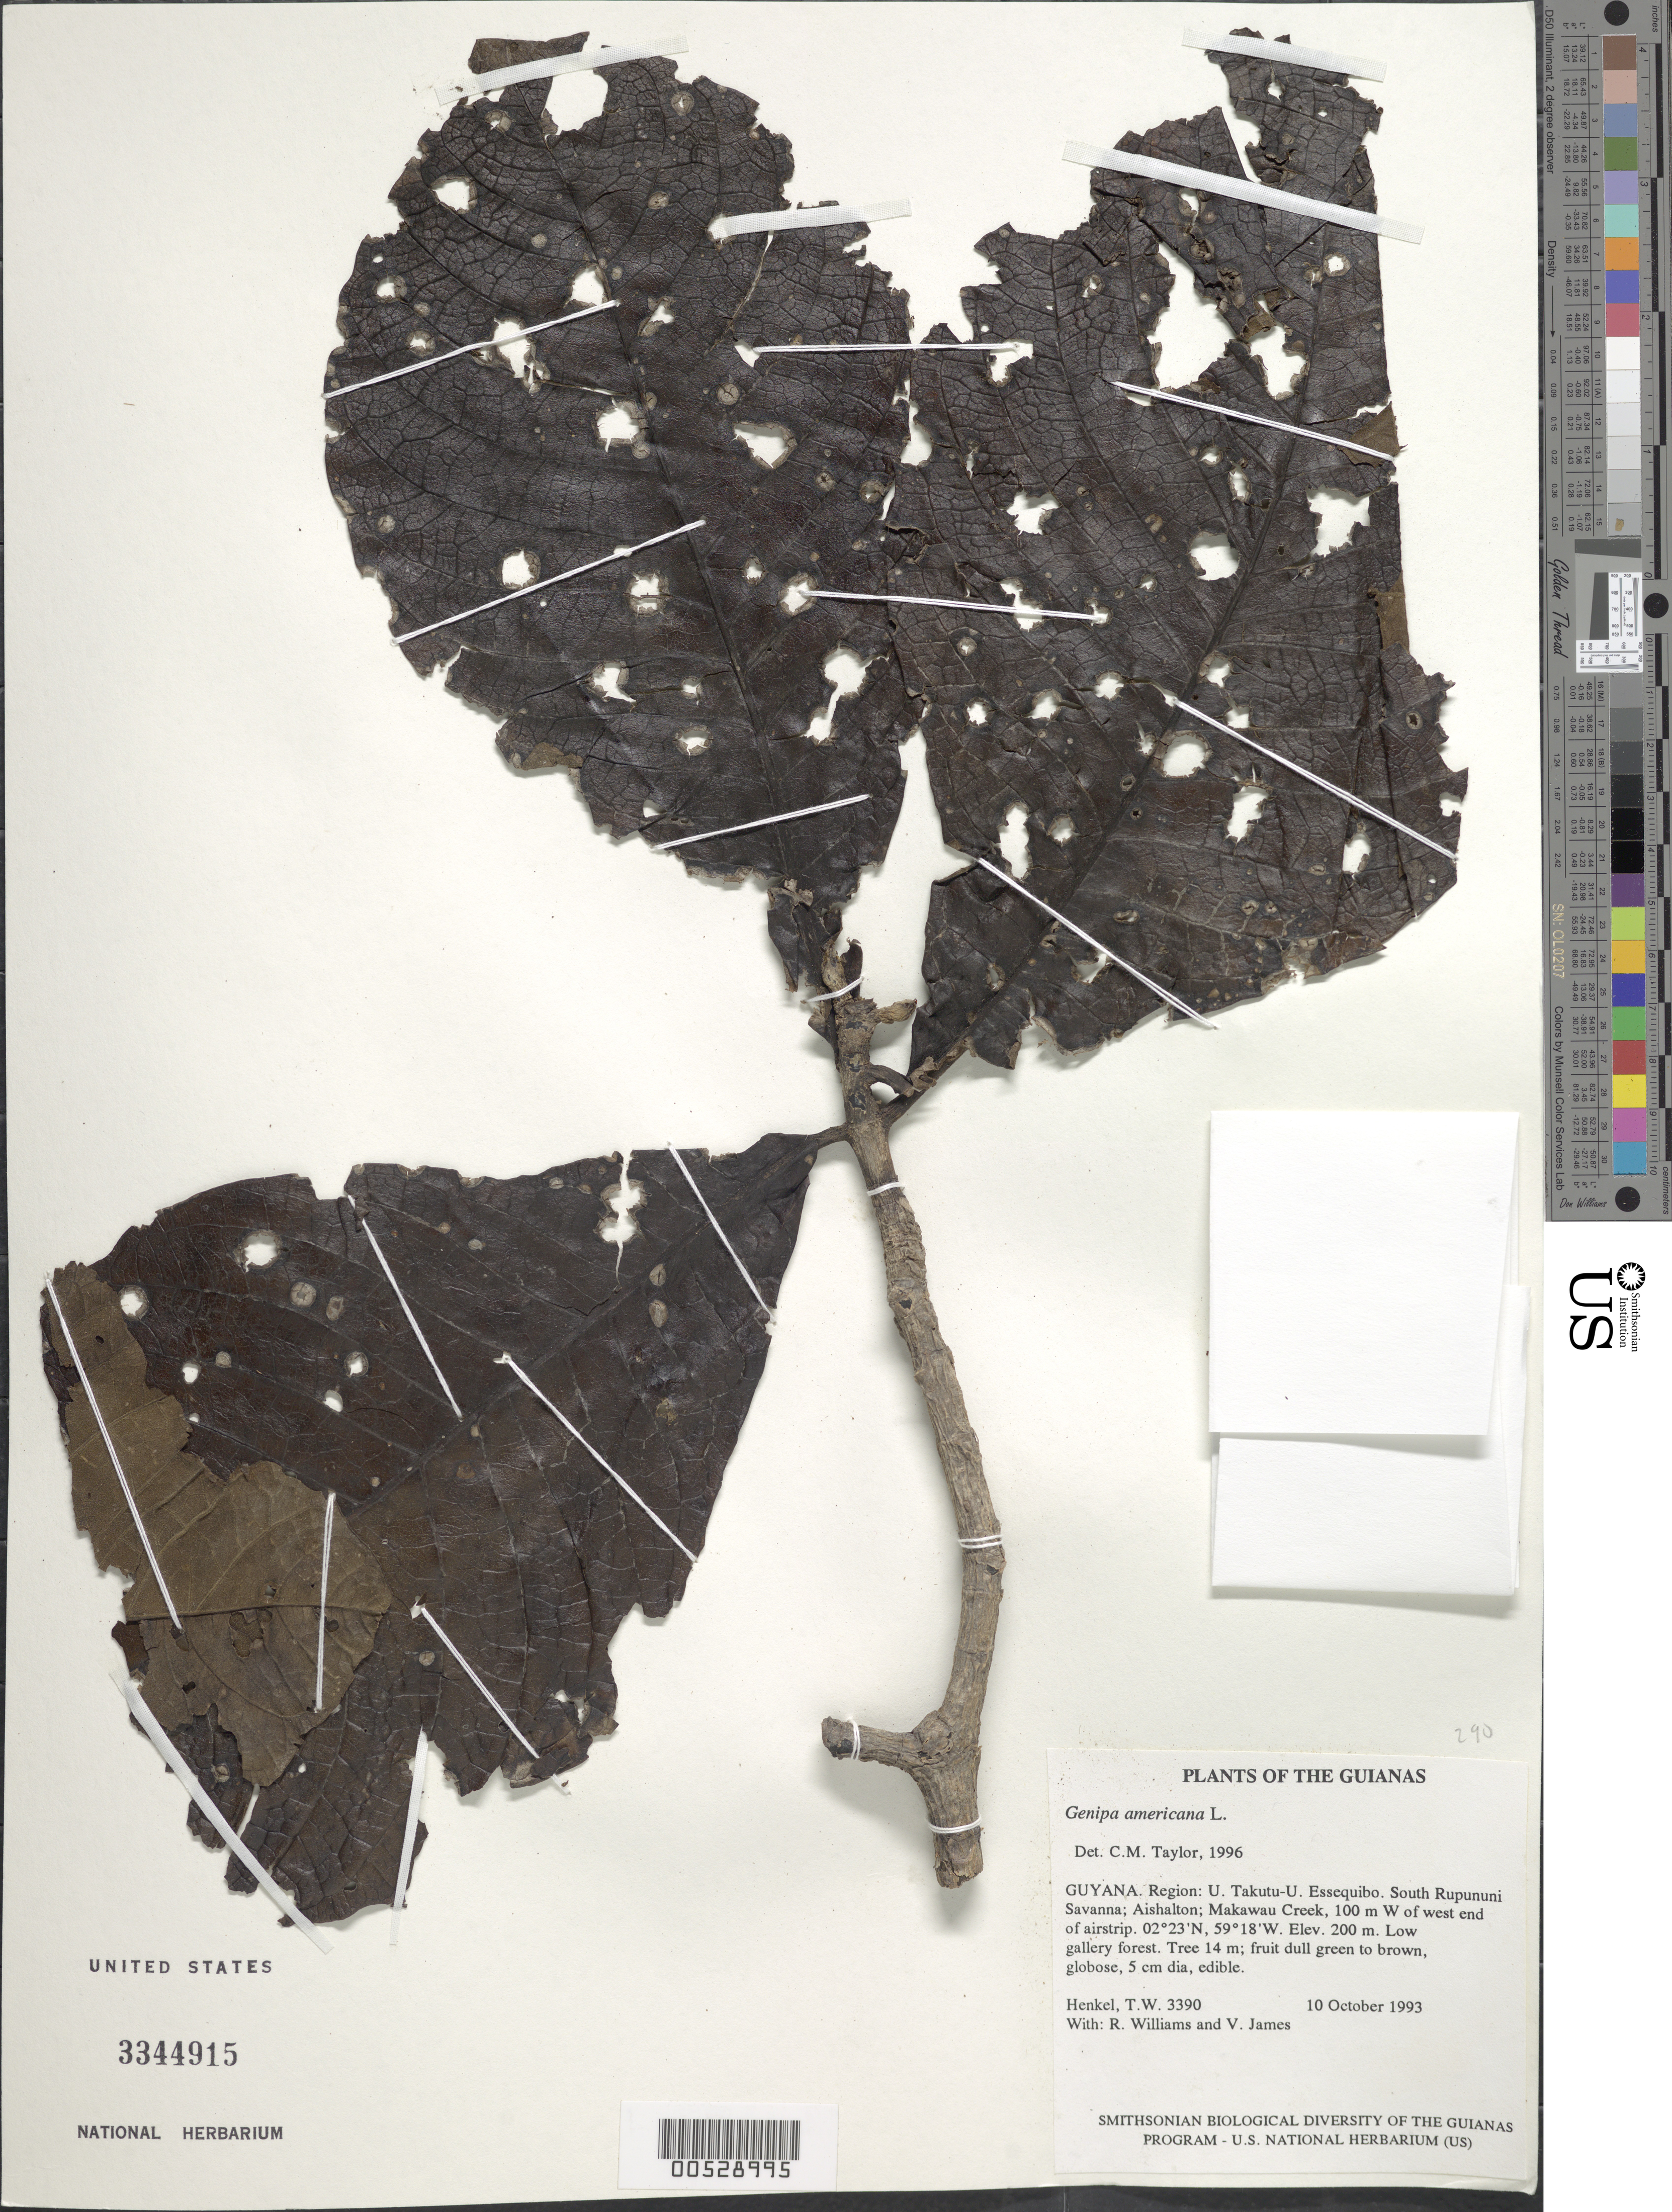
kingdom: Plantae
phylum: Tracheophyta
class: Magnoliopsida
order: Gentianales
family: Rubiaceae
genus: Genipa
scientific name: Genipa americana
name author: L.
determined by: Taylor, Charlotte M.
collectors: T. Henkel, R. Williams & V. James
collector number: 3390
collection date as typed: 10 October 1993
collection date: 1993-10-10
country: Guyana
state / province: U. Takutu-U. Essequibo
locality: South Rupununi Savanna; Aishalton; Makawau Creek, 100 m W of west end of airstrip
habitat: Low gallery forest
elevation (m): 200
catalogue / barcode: US 3344915